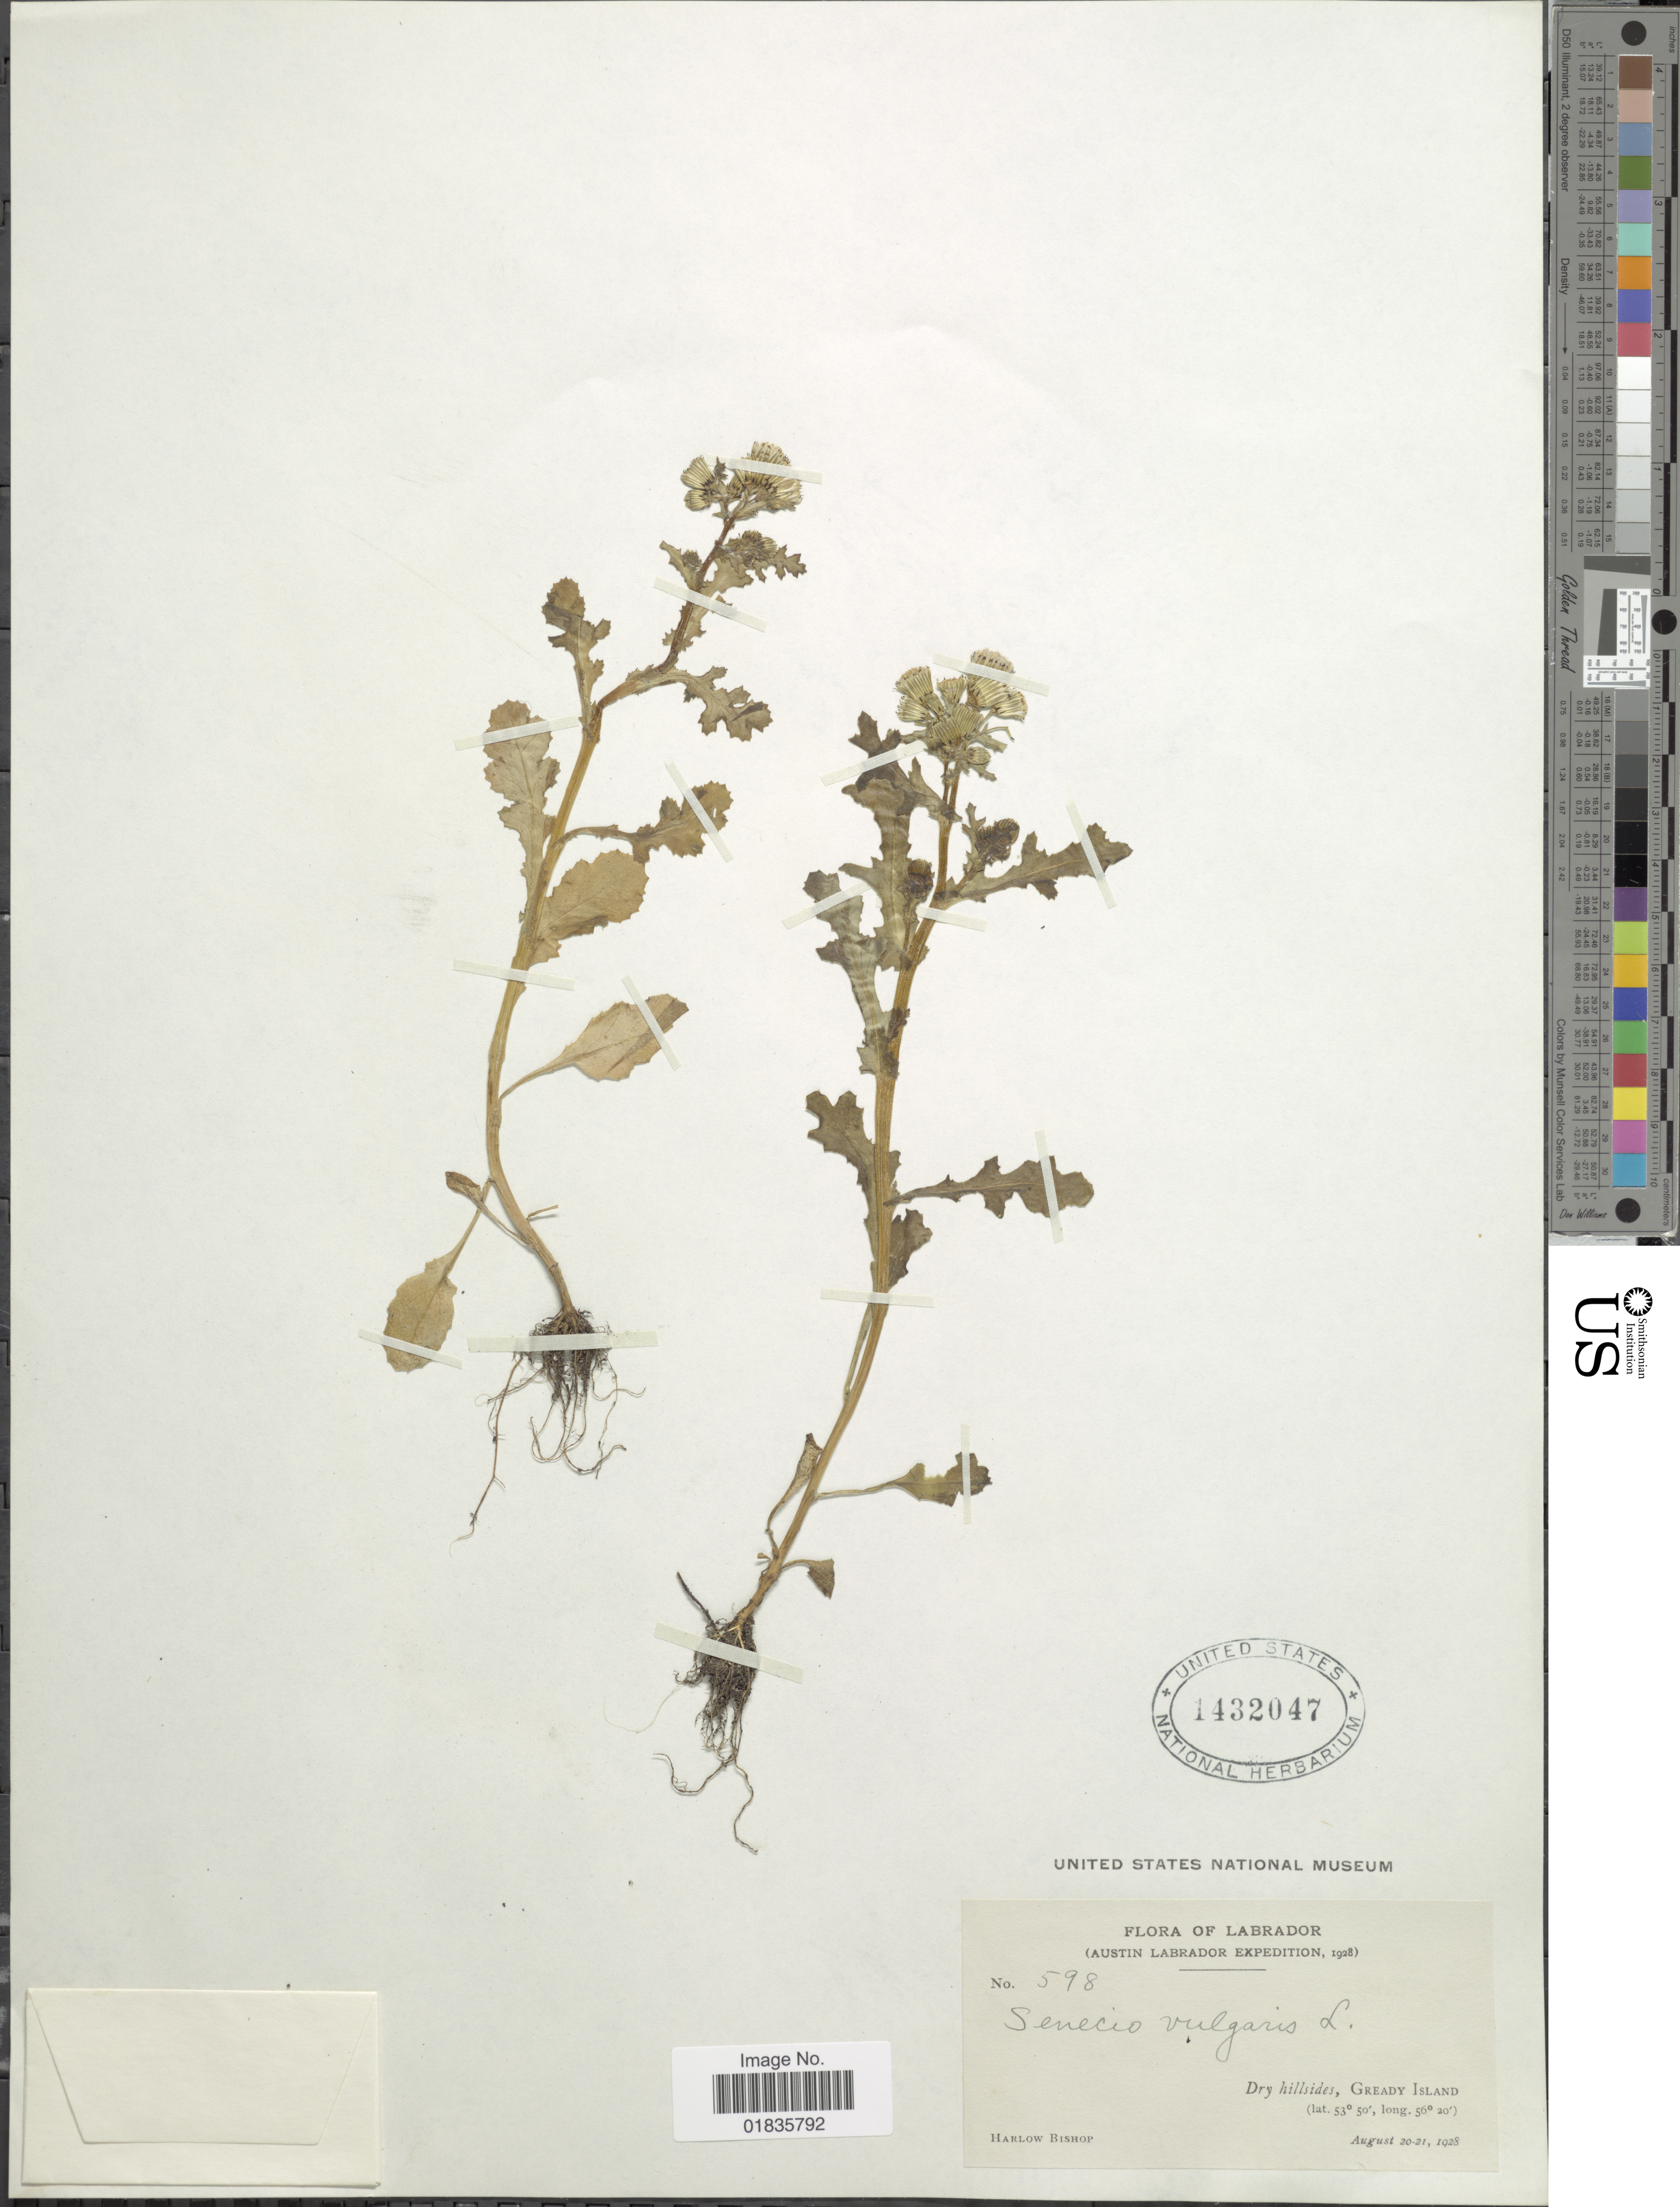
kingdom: Plantae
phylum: Tracheophyta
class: Magnoliopsida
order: Asterales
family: Asteraceae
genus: Senecio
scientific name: Senecio vulgaris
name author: L.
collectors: H. Bishop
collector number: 598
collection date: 1928-08-20/1928-08-21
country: Canada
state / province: Newfoundland and Labrador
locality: Labrador, dry hillsides, Gready Island (Austin Labrador).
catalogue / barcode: US 1432047